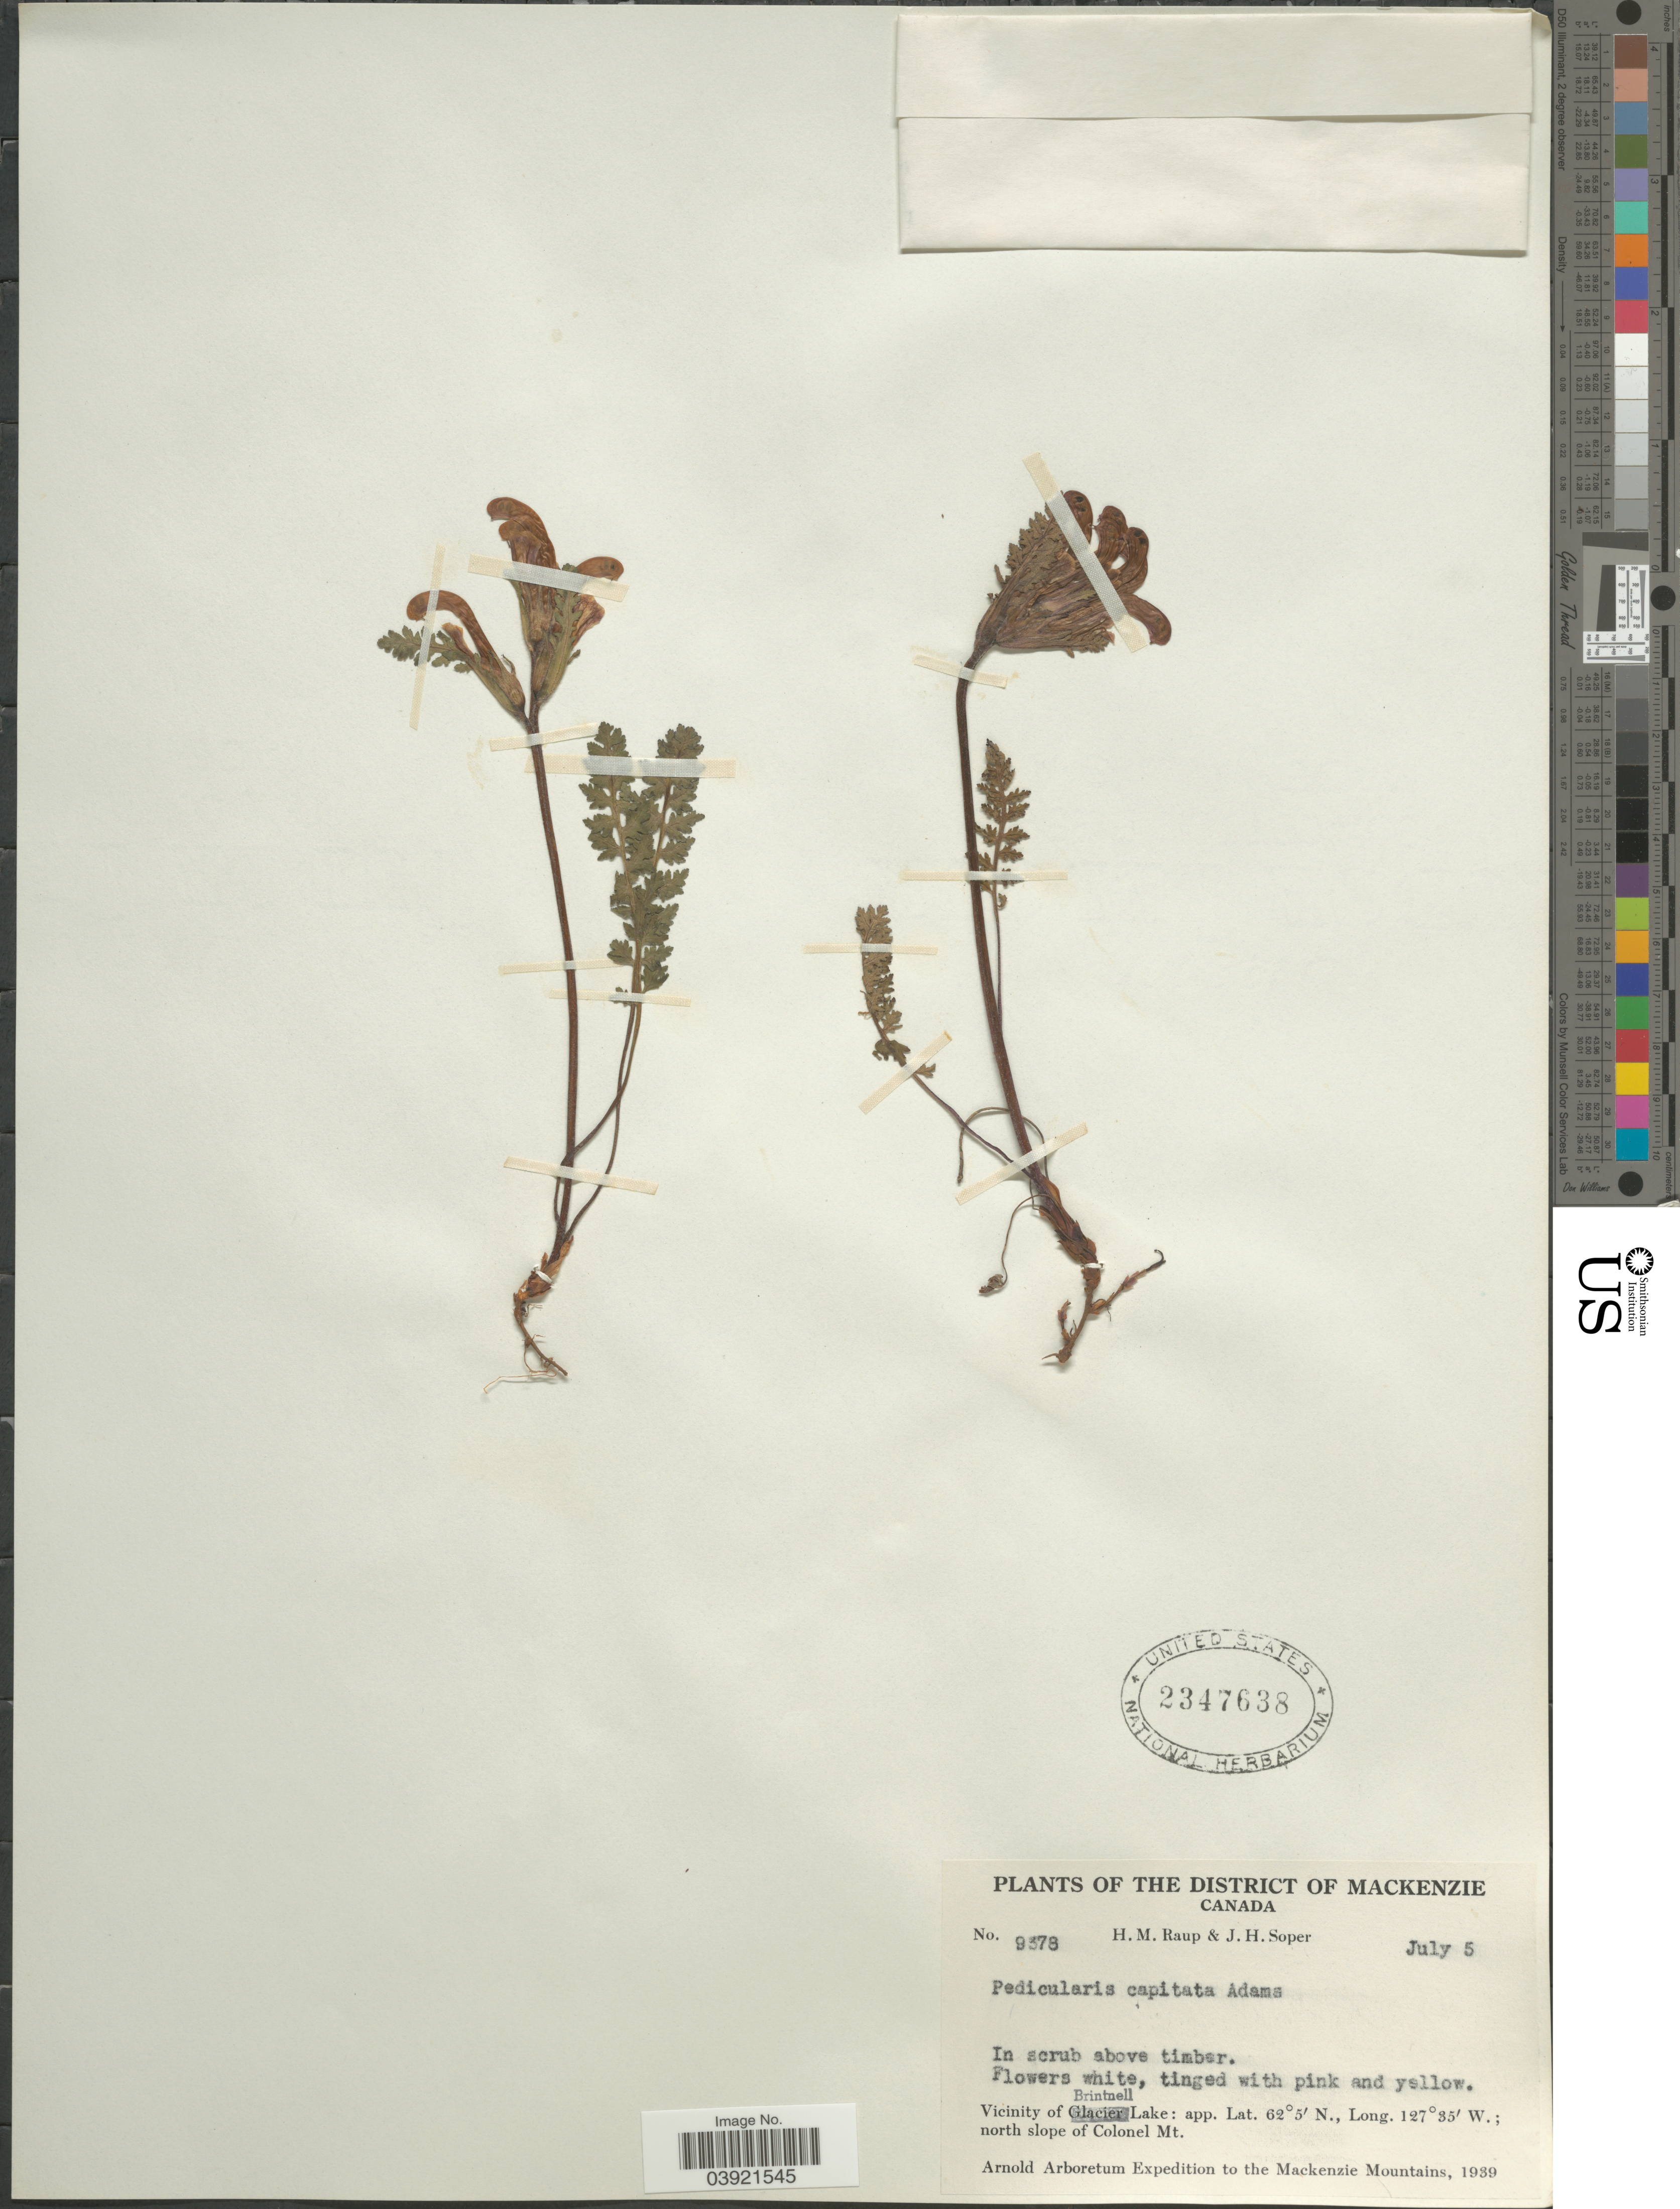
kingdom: Plantae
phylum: Tracheophyta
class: Magnoliopsida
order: Lamiales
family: Orobanchaceae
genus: Pedicularis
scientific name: Pedicularis capitata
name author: Adams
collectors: H. Raup & J. H. Soper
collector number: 9378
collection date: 1939-07-05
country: Canada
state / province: Northwest Territories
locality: The District of Mackenzie. Vicinity of Brintnell Lake; north slope of Colonel Mt. The Mackenzie Mountains.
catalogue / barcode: US 2347638